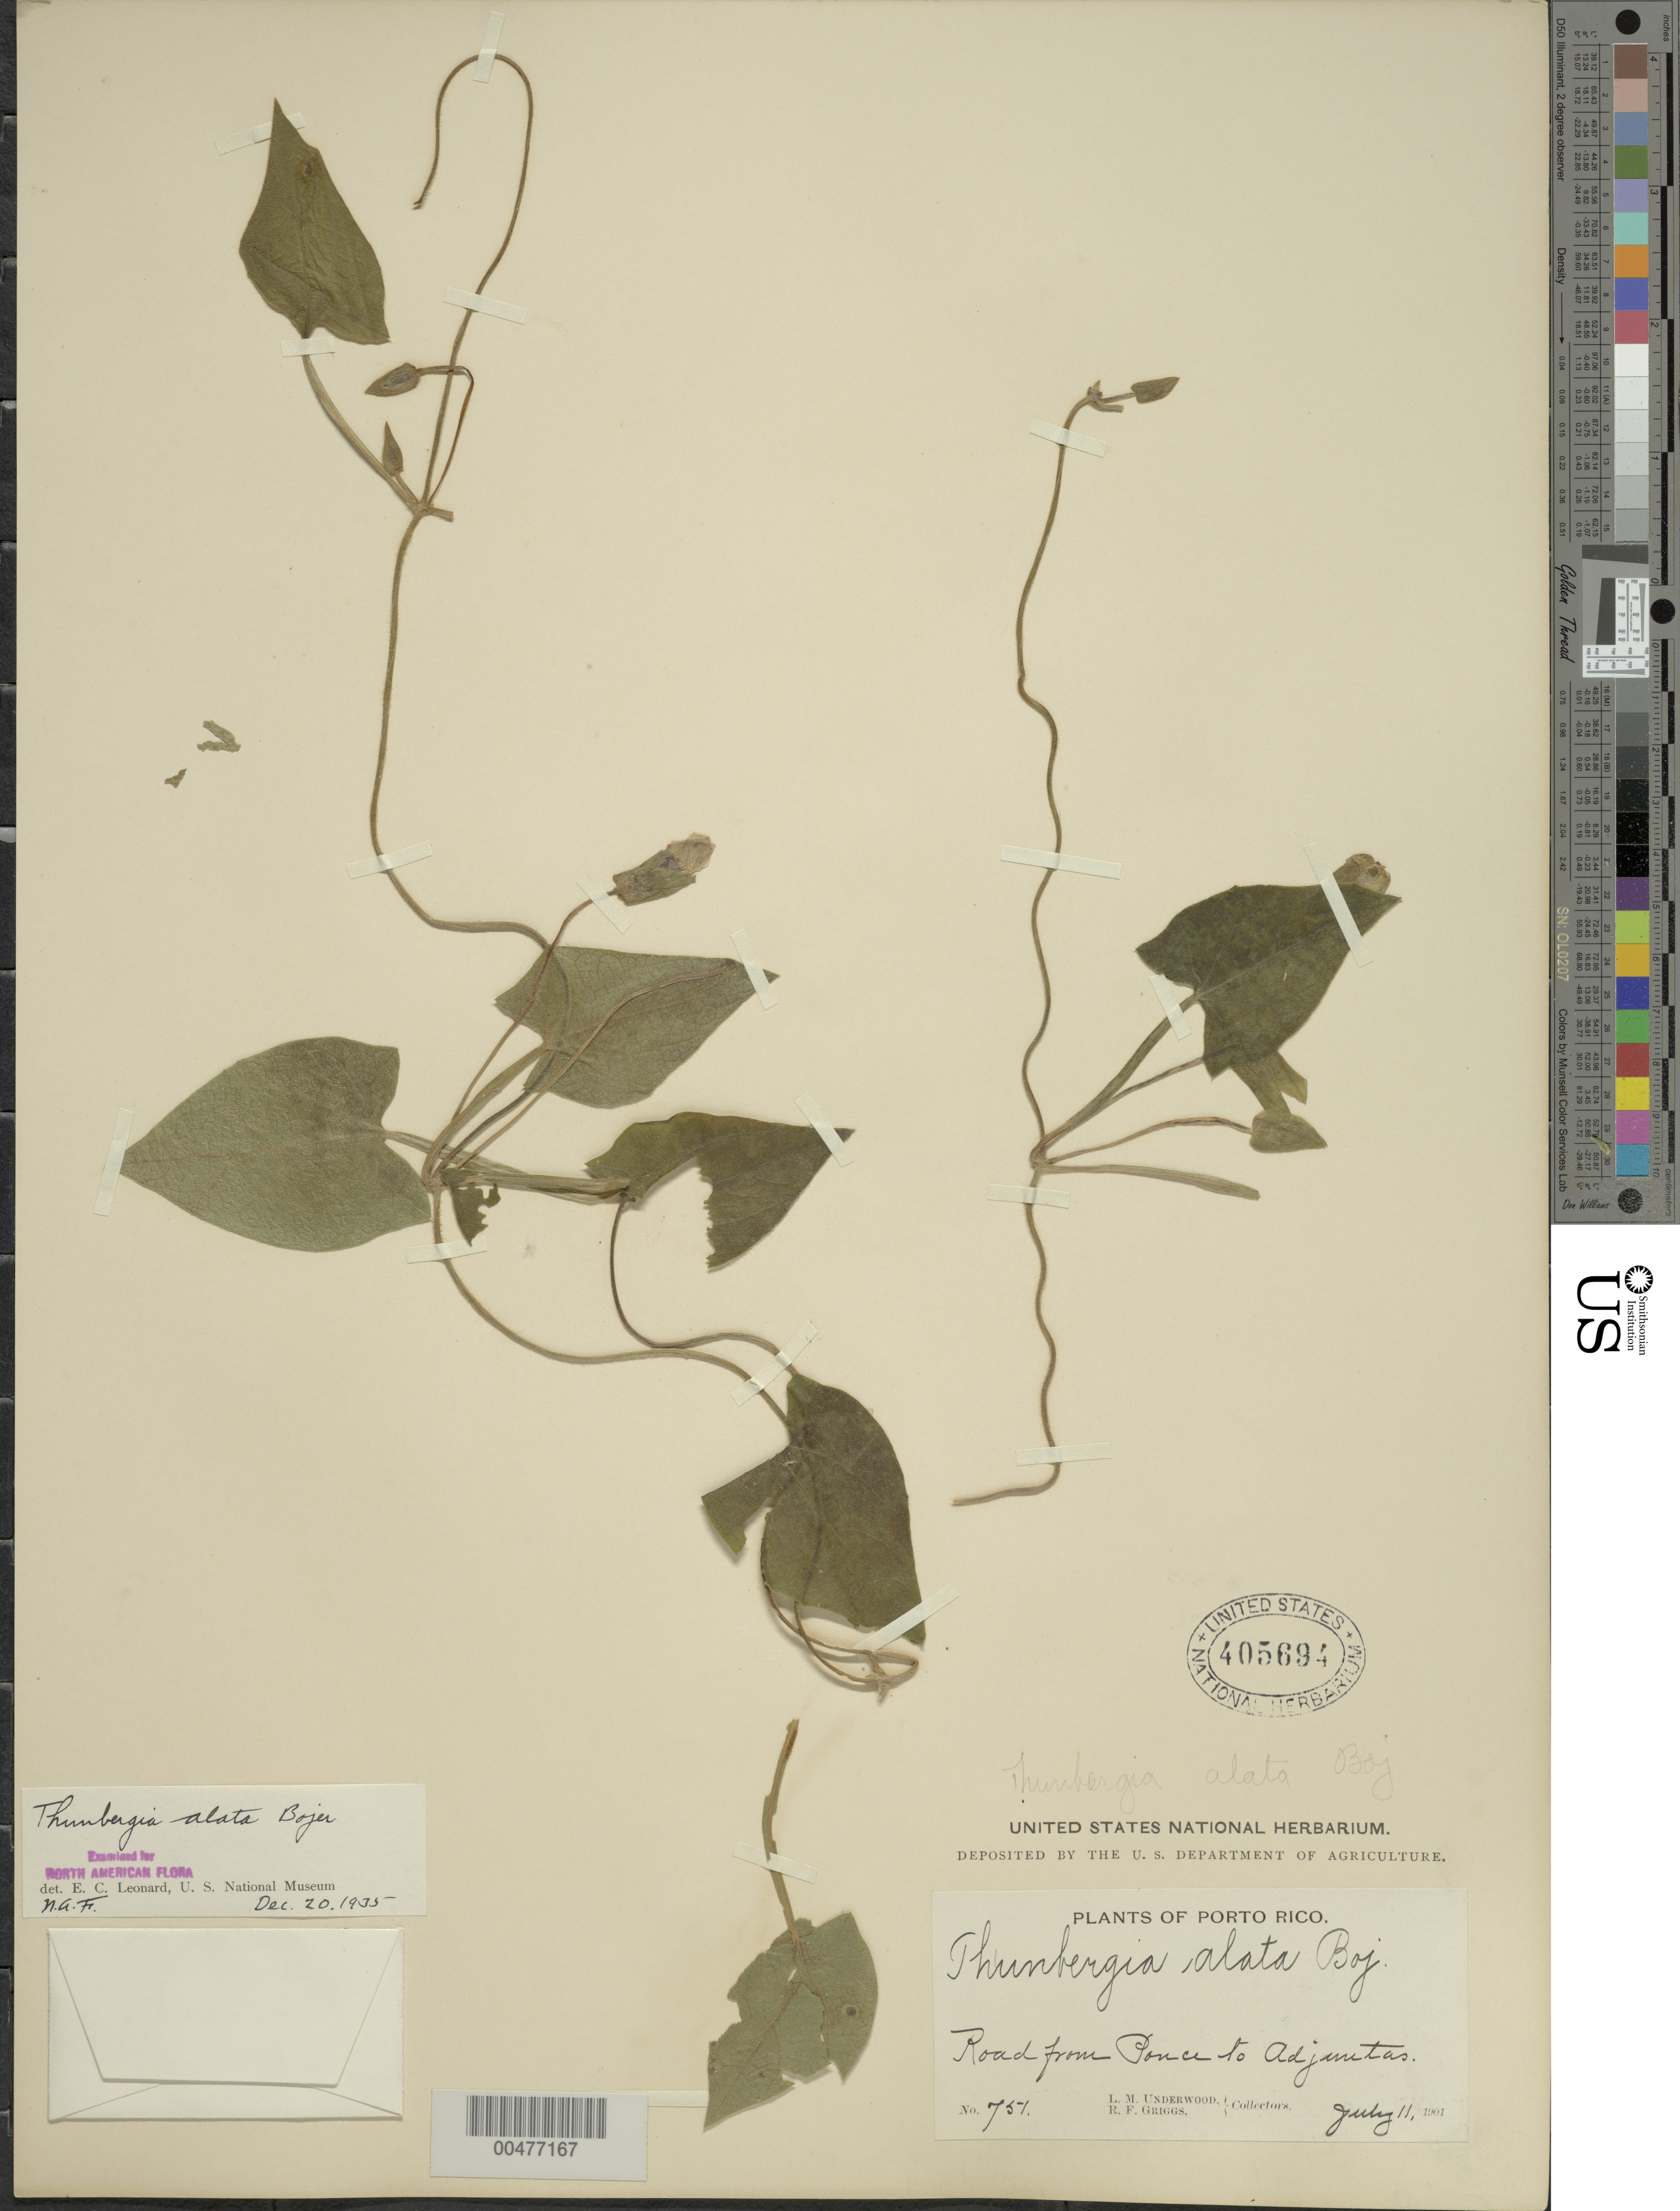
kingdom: Plantae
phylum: Tracheophyta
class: Magnoliopsida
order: Lamiales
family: Acanthaceae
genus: Thunbergia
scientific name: Thunbergia alata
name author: Bojer ex Sims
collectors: L. M. Underwood & R. F. Griggs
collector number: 757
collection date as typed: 11 Jul 1901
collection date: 1901-07-11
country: Puerto Rico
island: Greater Antilles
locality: road from Ponce to Adjuntas.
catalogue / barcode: US 405694